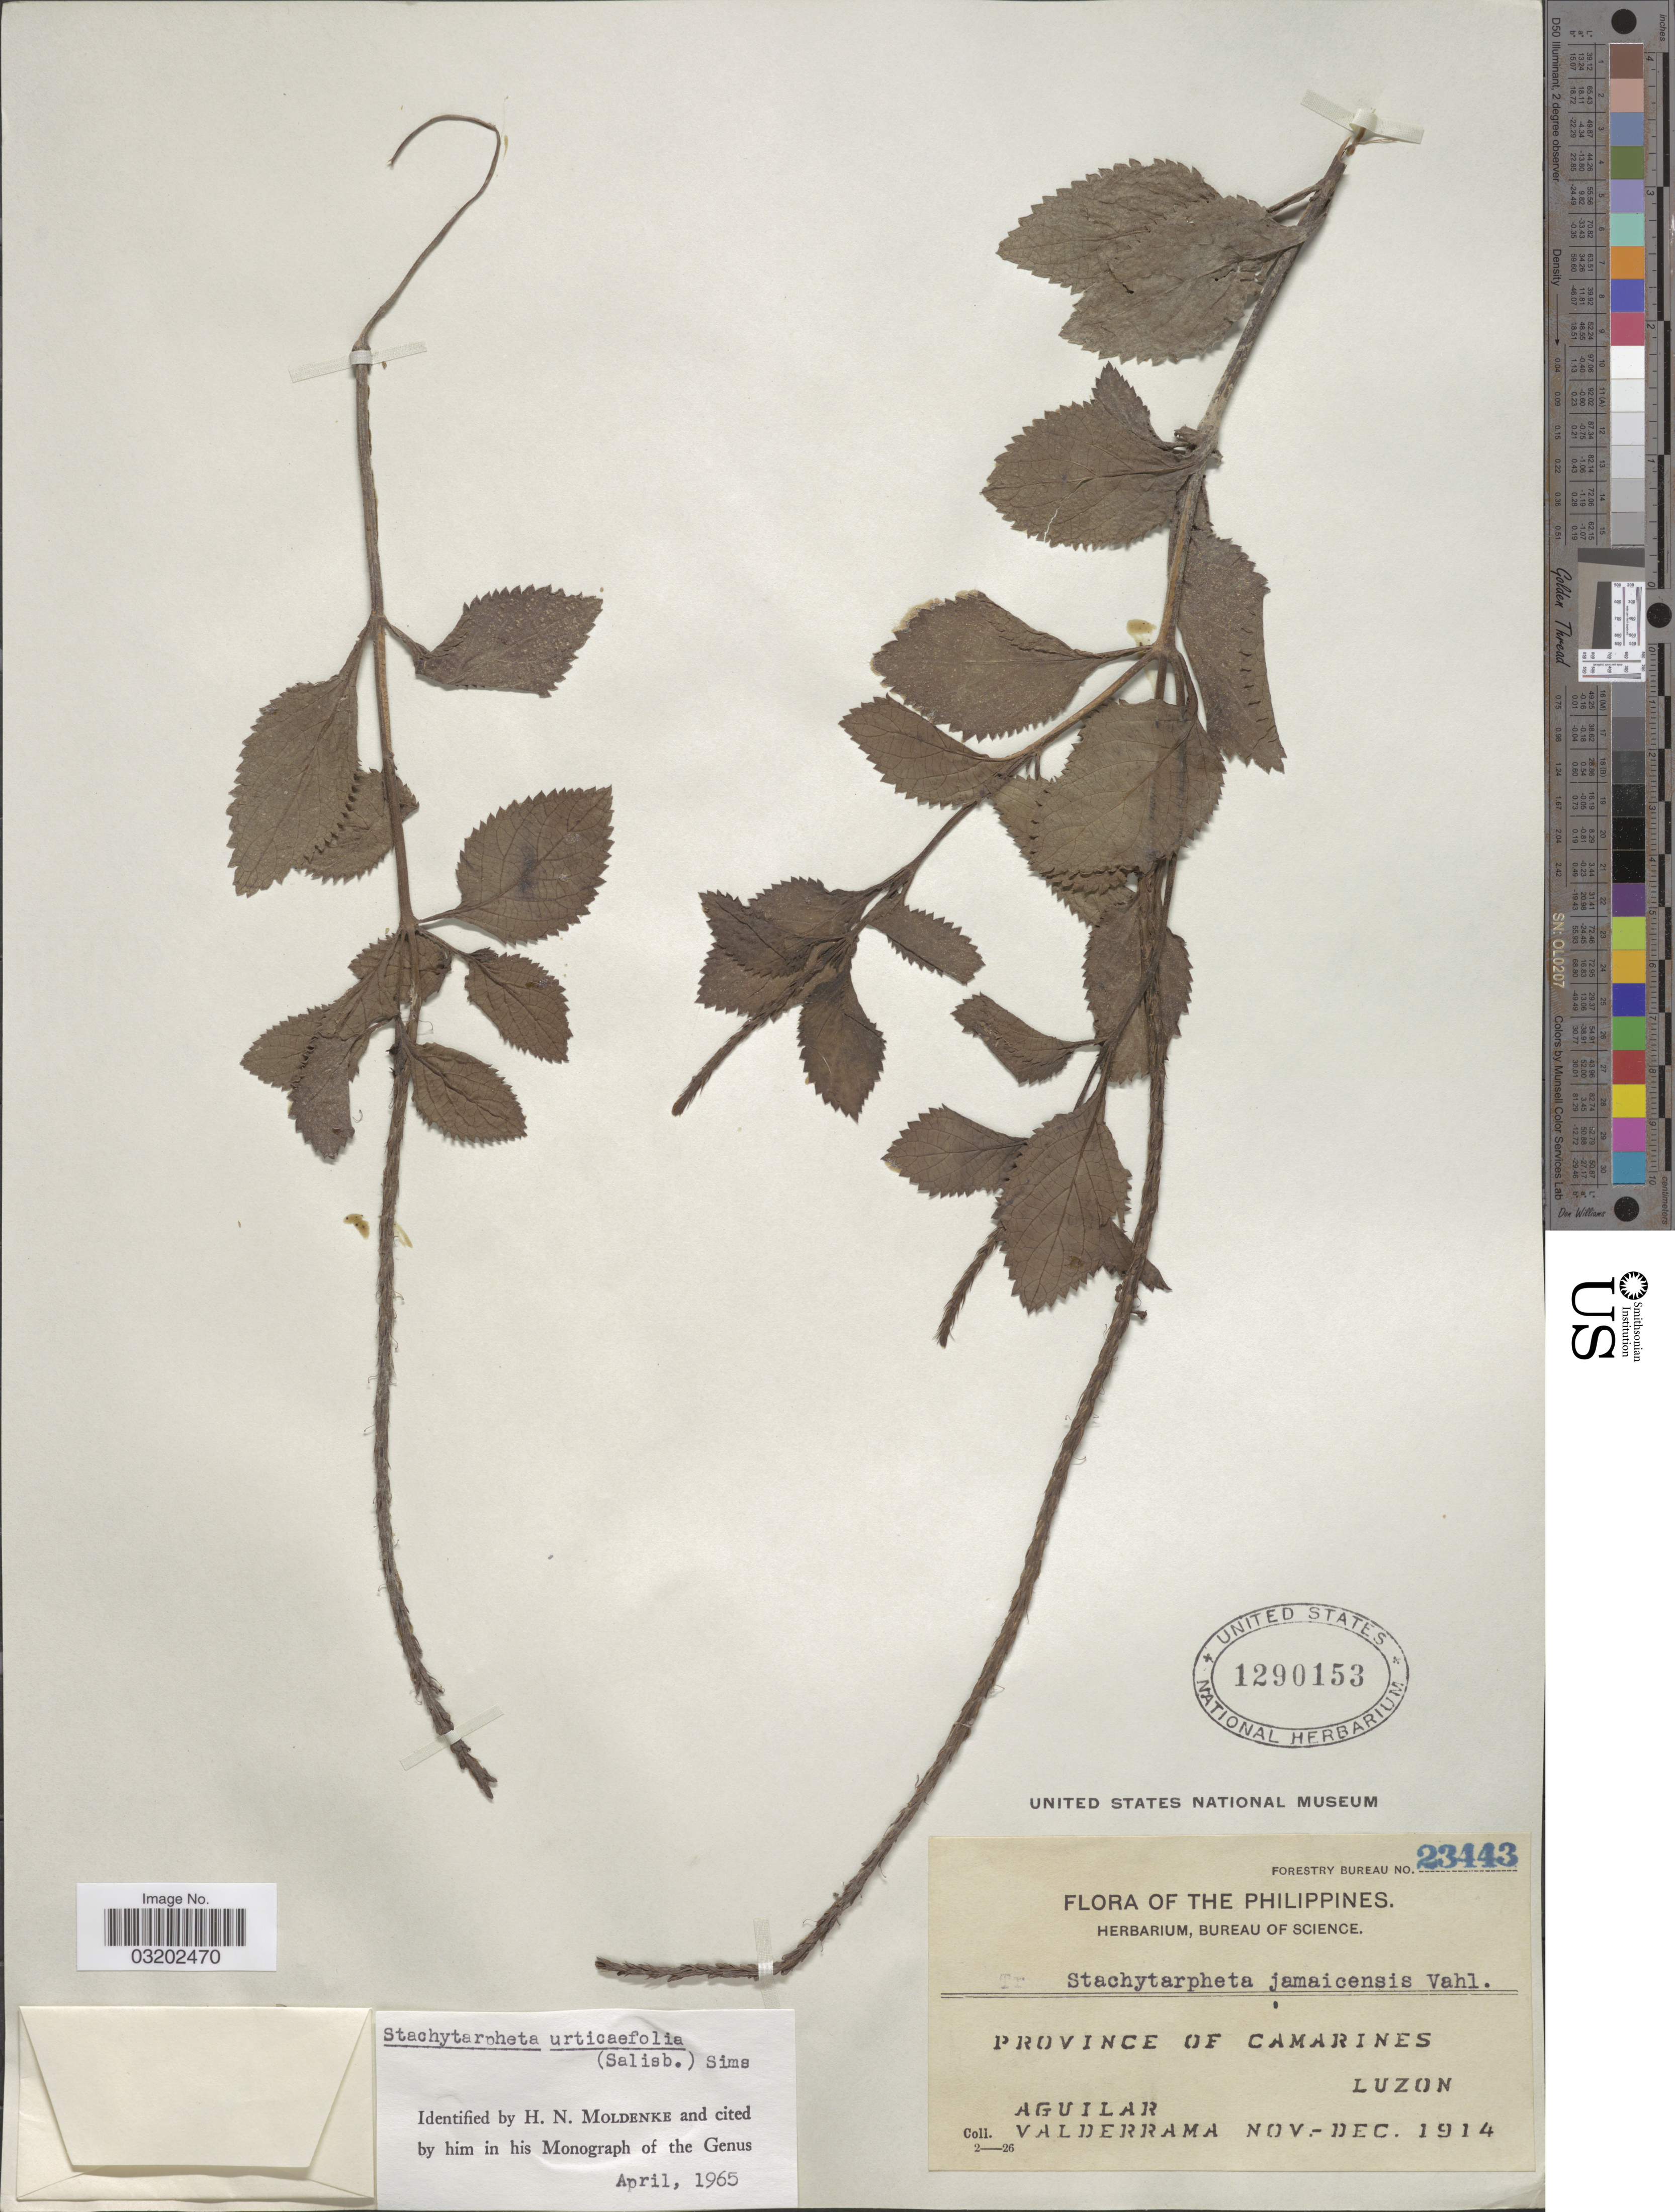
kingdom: Plantae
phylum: Tracheophyta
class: Magnoliopsida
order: Lamiales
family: Verbenaceae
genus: Stachytarpheta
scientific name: Stachytarpheta urticifolia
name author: Sims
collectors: -. Aguilar & -. Valderrama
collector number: Forestry Bureau 23443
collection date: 1914-11/1914-12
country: Philippines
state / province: Bicol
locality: Province of Camarines, Luzon.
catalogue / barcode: US 1290153